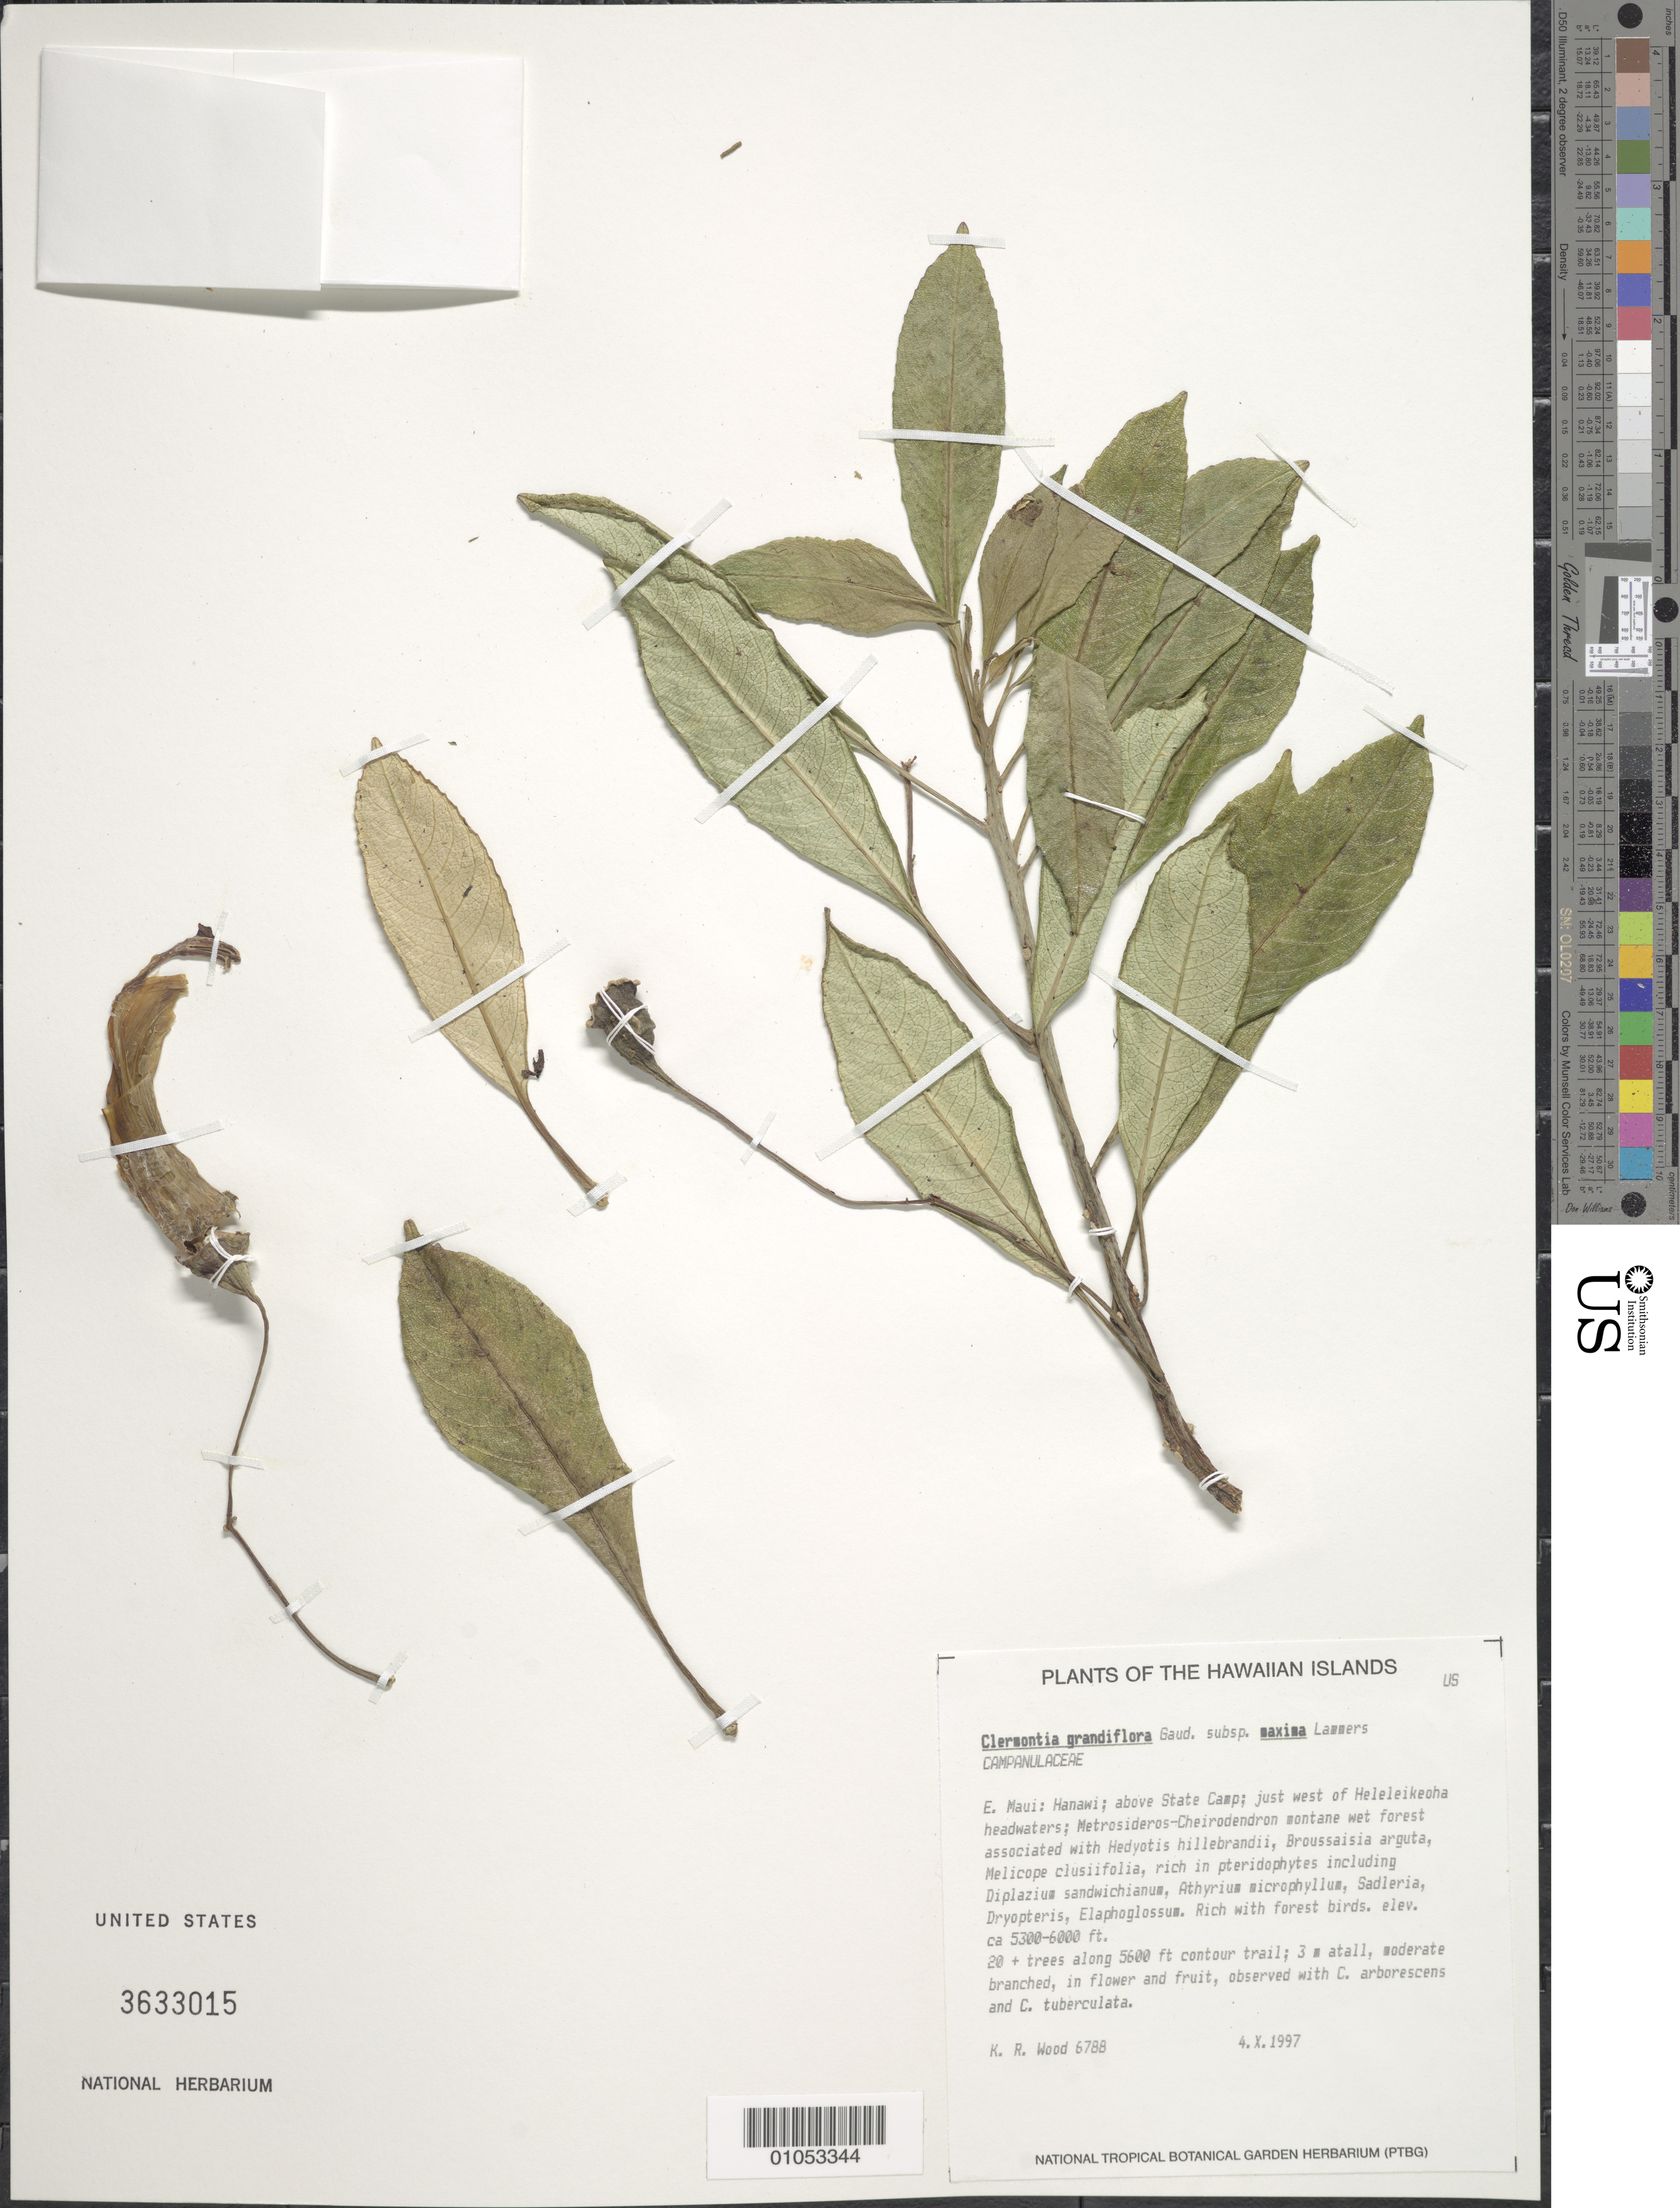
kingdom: Plantae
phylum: Tracheophyta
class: Magnoliopsida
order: Asterales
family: Campanulaceae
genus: Clermontia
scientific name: Clermontia grandiflora subsp. maxima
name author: Lammers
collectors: K. R. Wood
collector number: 6788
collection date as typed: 4 Oct 1997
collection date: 1997-10-04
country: United States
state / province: Hawaii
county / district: Maui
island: Maui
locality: E. Maui, above State Camp, just west of Heleleikeoha headwaters.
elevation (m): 1615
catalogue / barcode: US 3633015